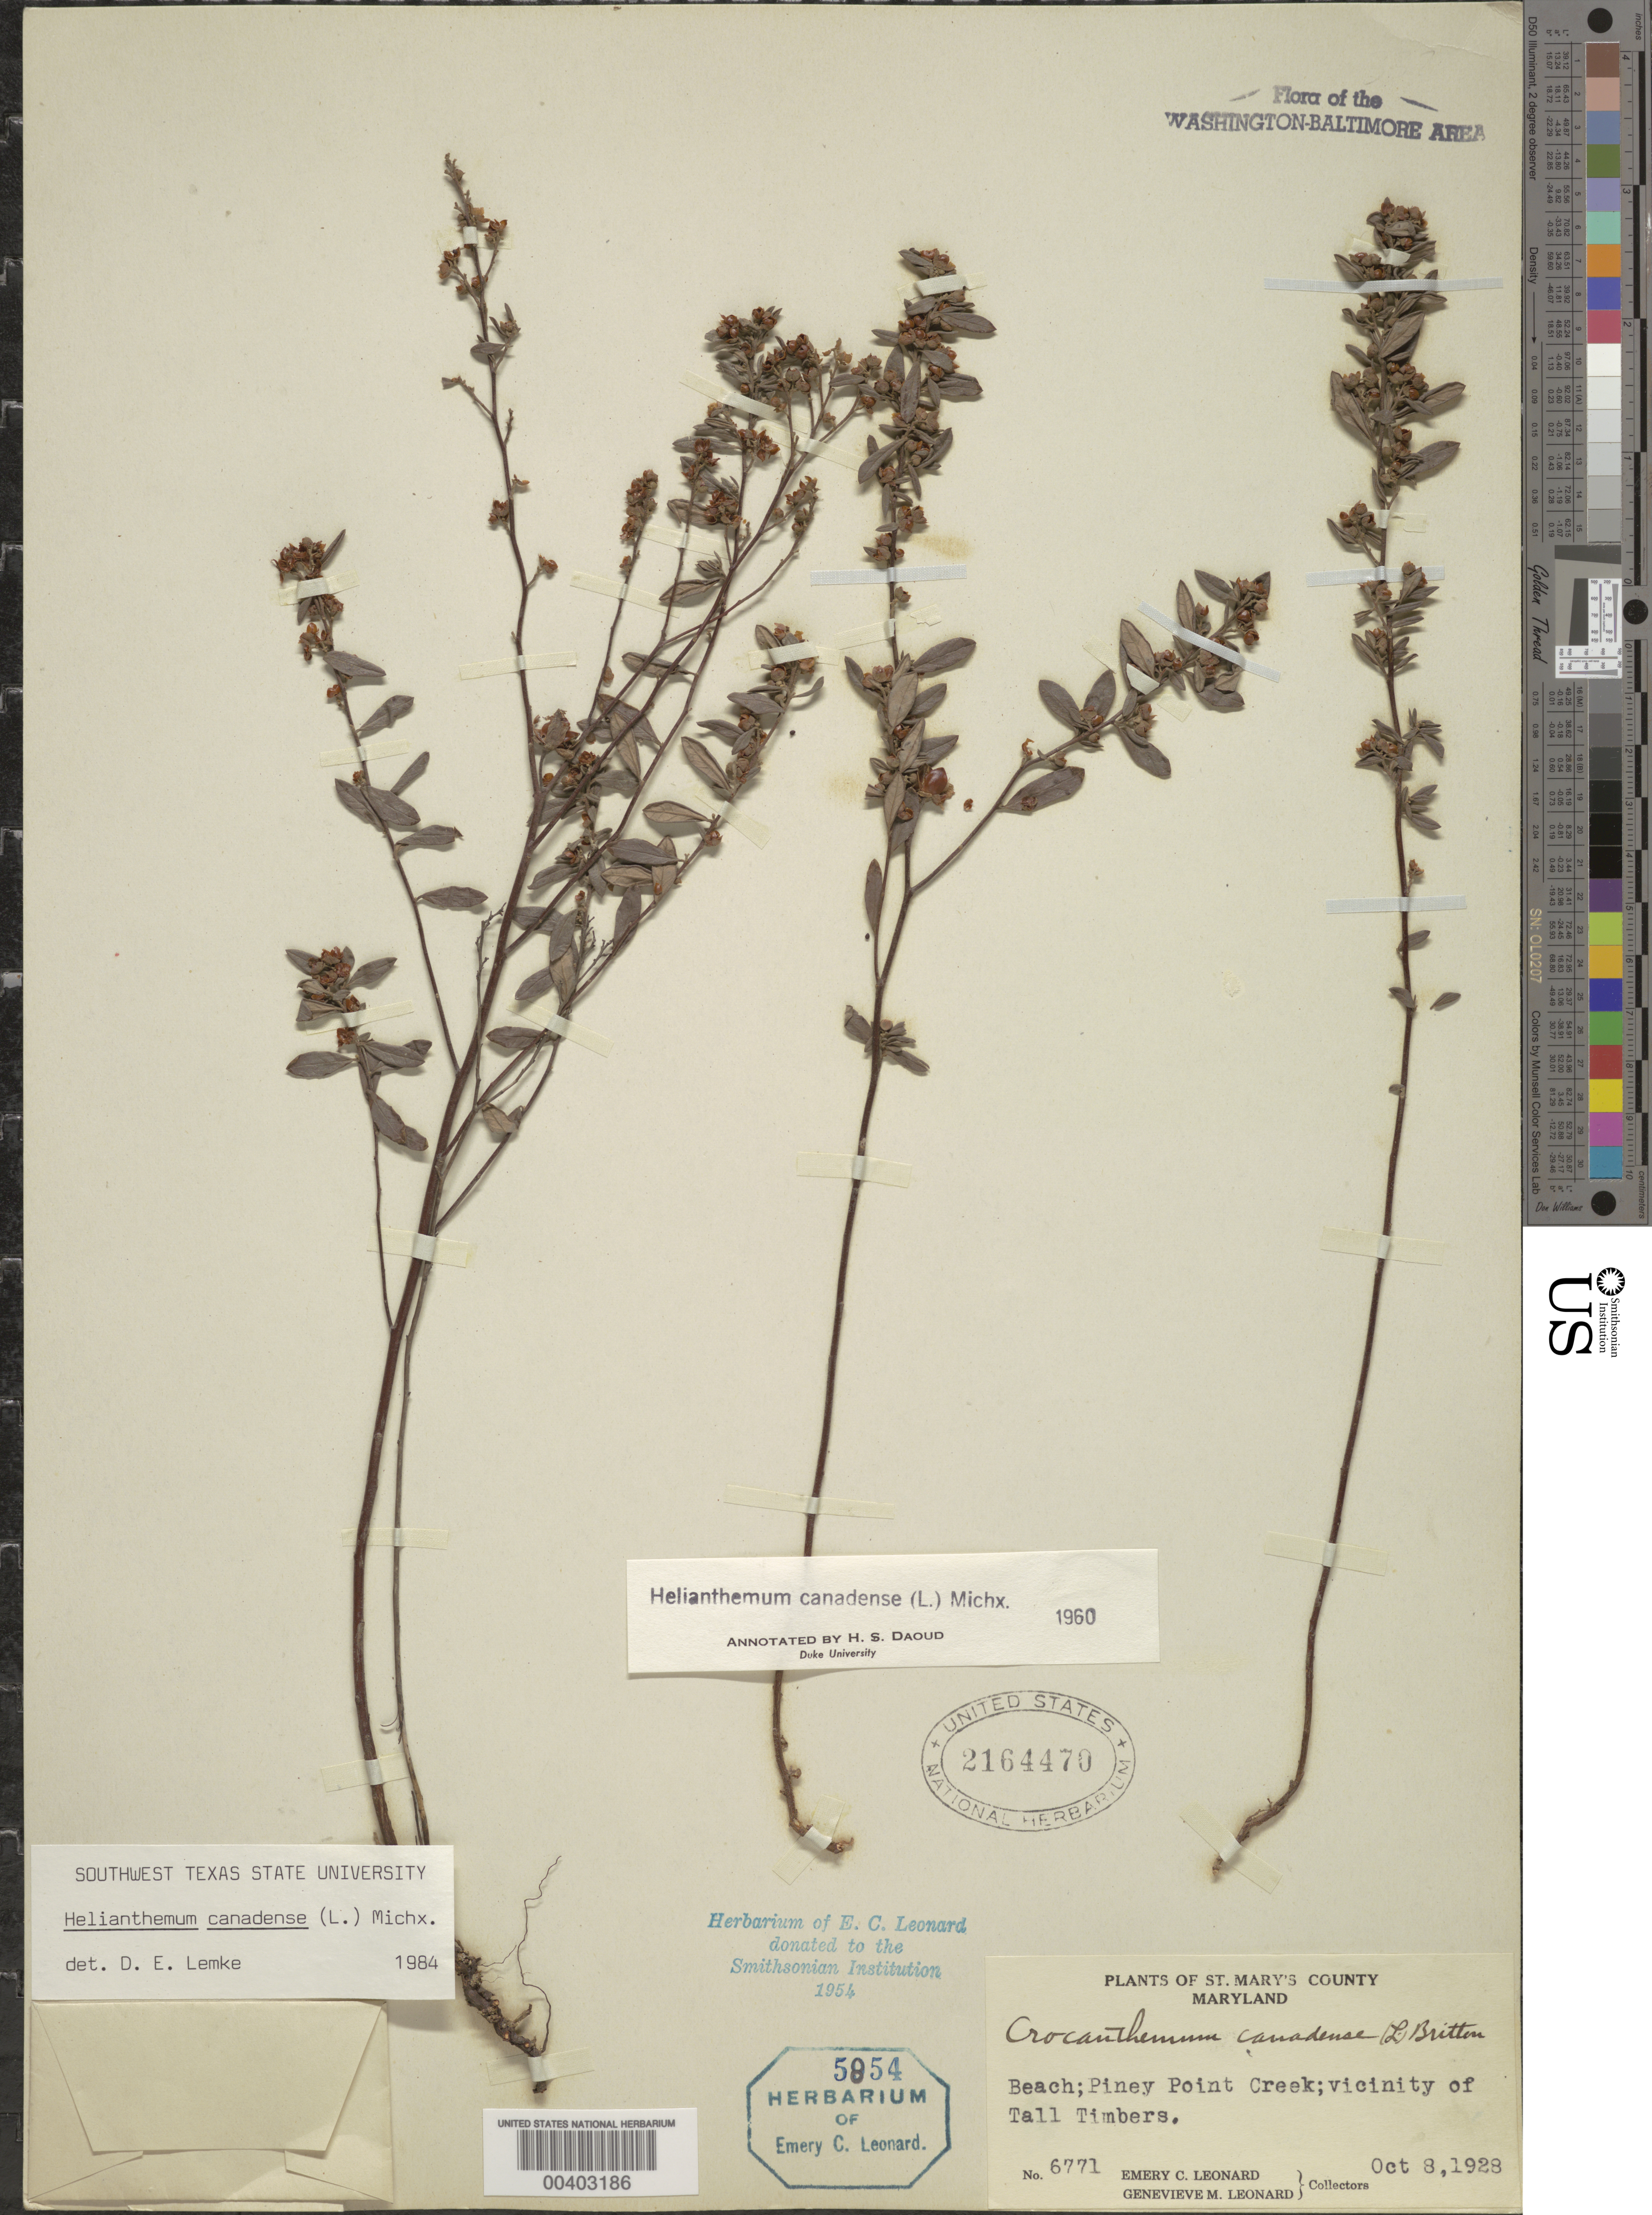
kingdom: Plantae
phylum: Tracheophyta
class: Magnoliopsida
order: Malvales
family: Cistaceae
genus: Crocanthemum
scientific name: Crocanthemum canadense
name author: (L.) Britton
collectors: E. C. Leonard & G. M. Leonard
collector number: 6771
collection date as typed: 08 Oct 1928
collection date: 1928-10-08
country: United States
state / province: Maryland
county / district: St. Mary's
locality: Piney Point Creek, Tall Timbers vicinity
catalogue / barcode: US 2164470